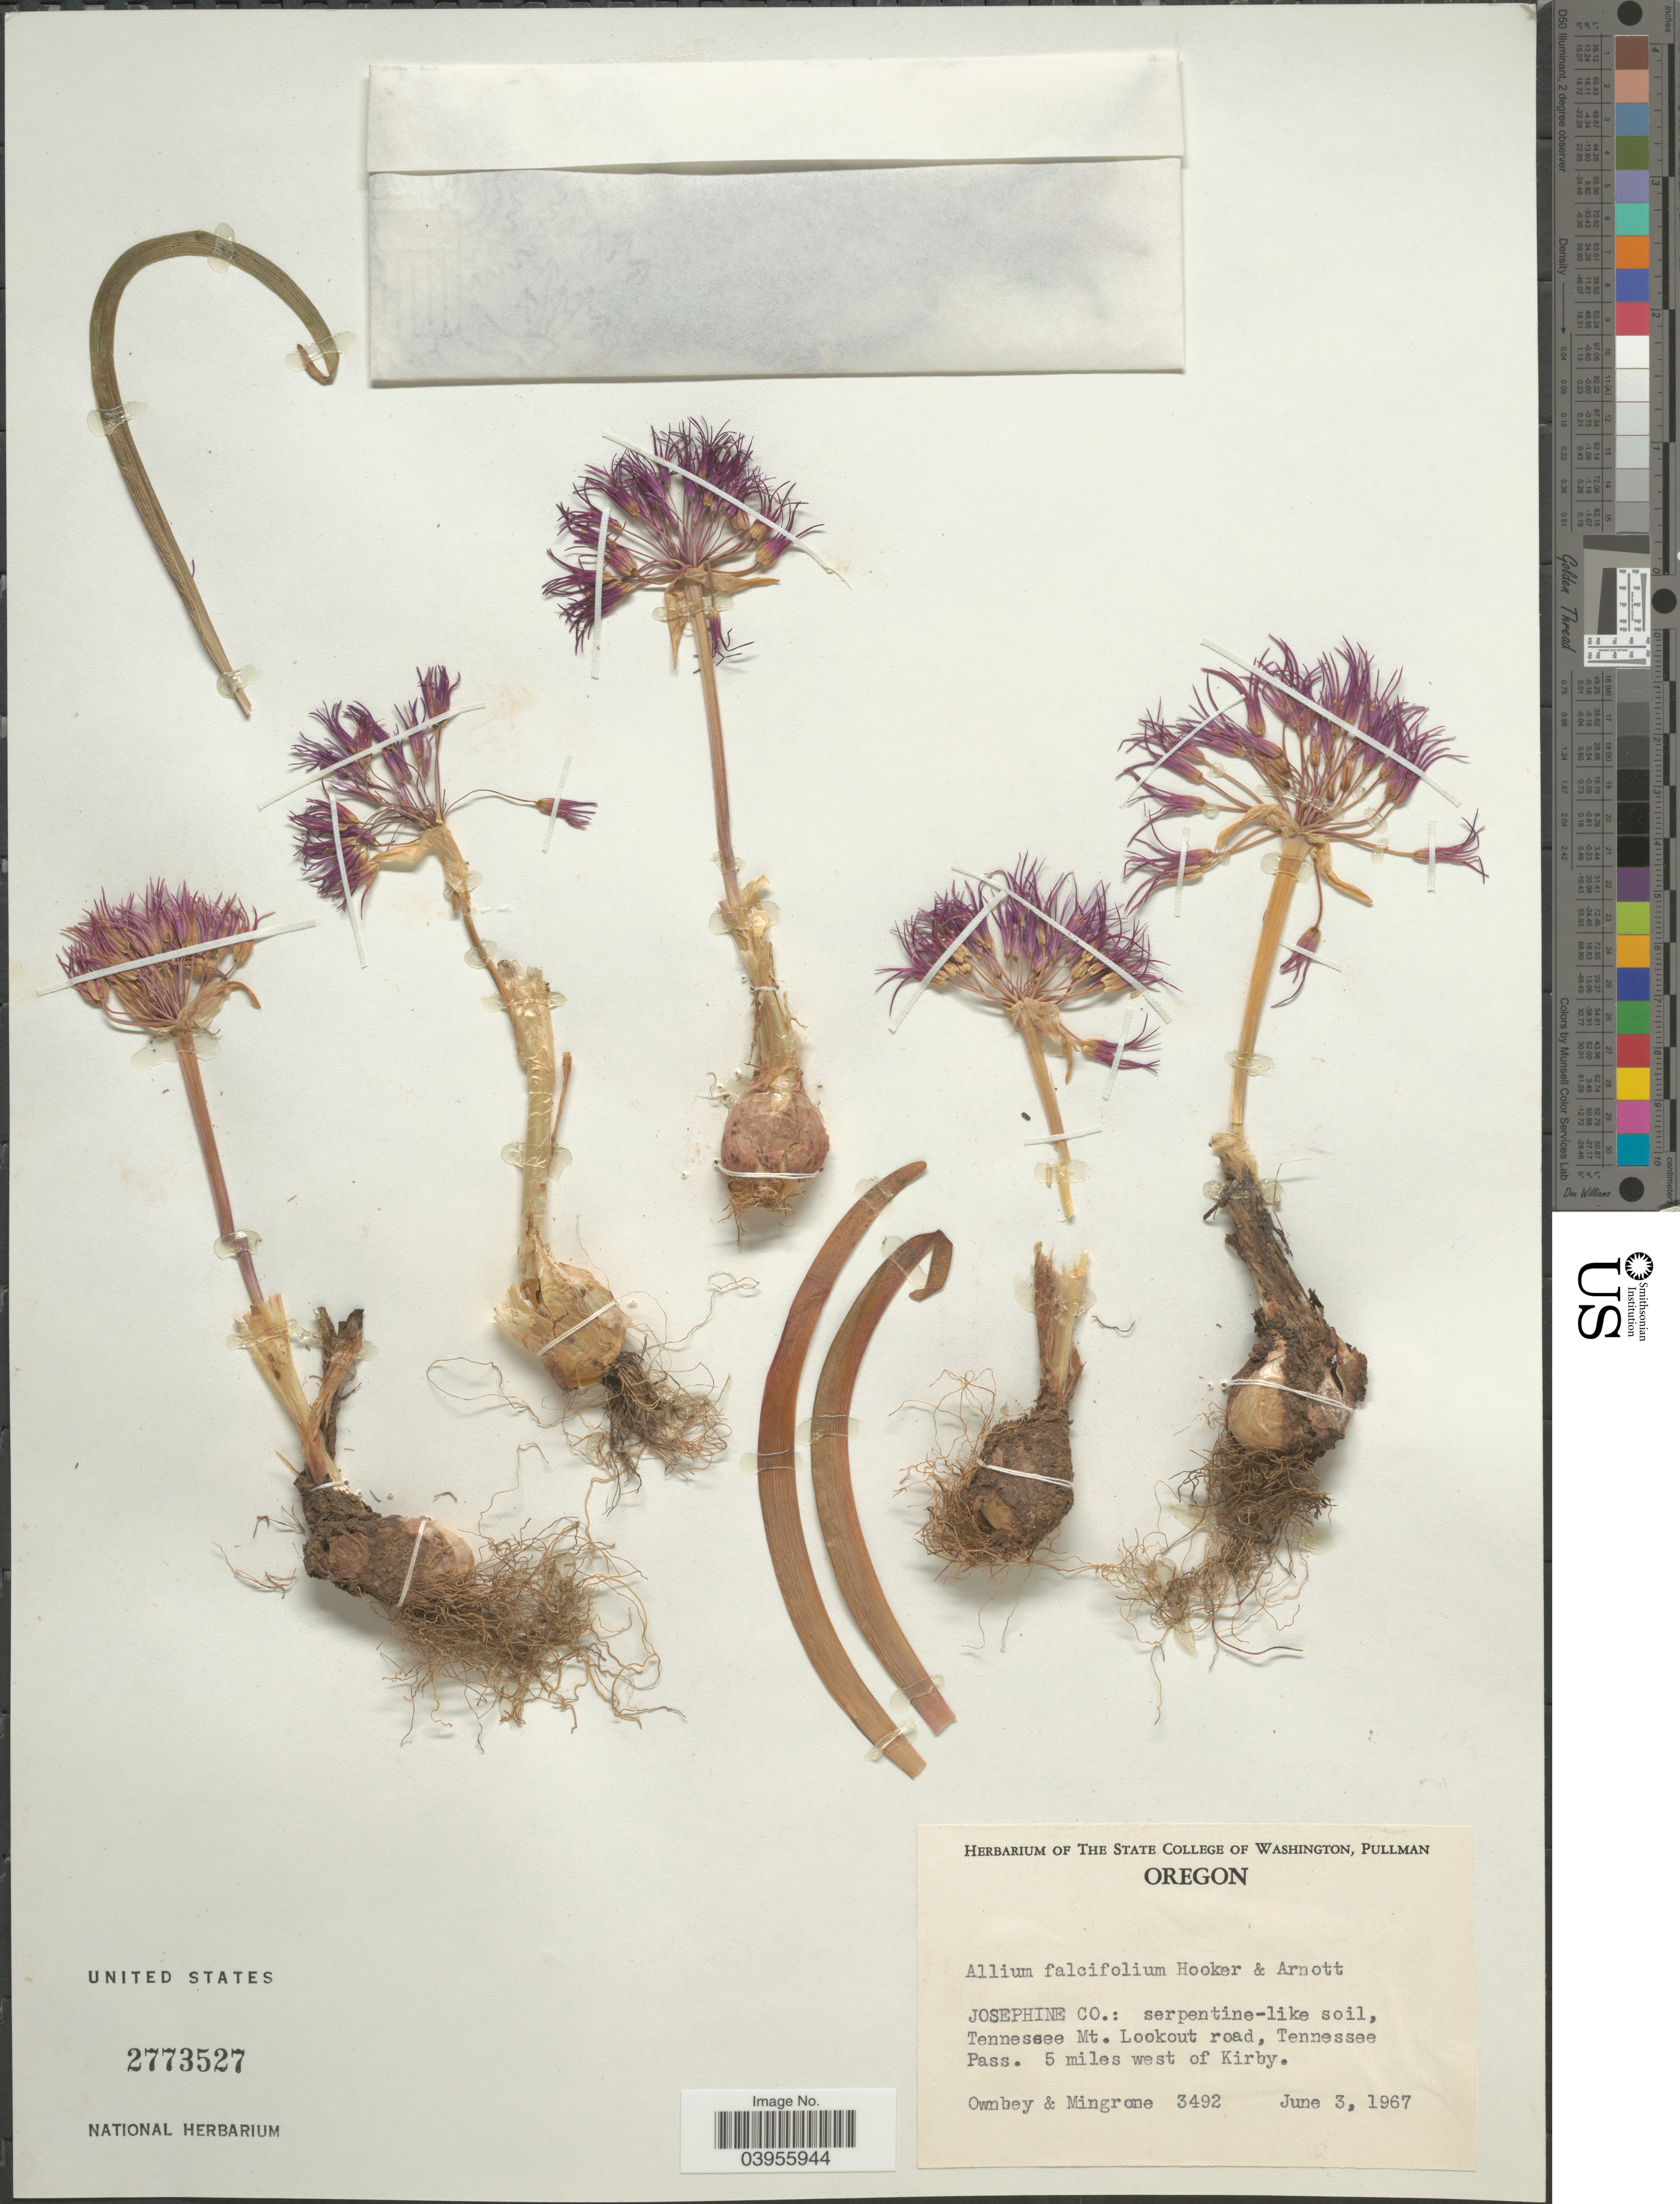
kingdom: Plantae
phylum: Tracheophyta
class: Liliopsida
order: Asparagales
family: Amaryllidaceae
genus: Allium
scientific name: Allium falcifolium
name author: Hook. & Arn.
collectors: Ownbey & Mingrone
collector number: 3492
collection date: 1967-06-03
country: United States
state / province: Oregon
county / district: Josephine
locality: Josephine Co.: serpentine-like soil, Tennessee Mt. Lookout road, Tennessee Pass. 5 miles west of Kirby.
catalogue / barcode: US 2773527